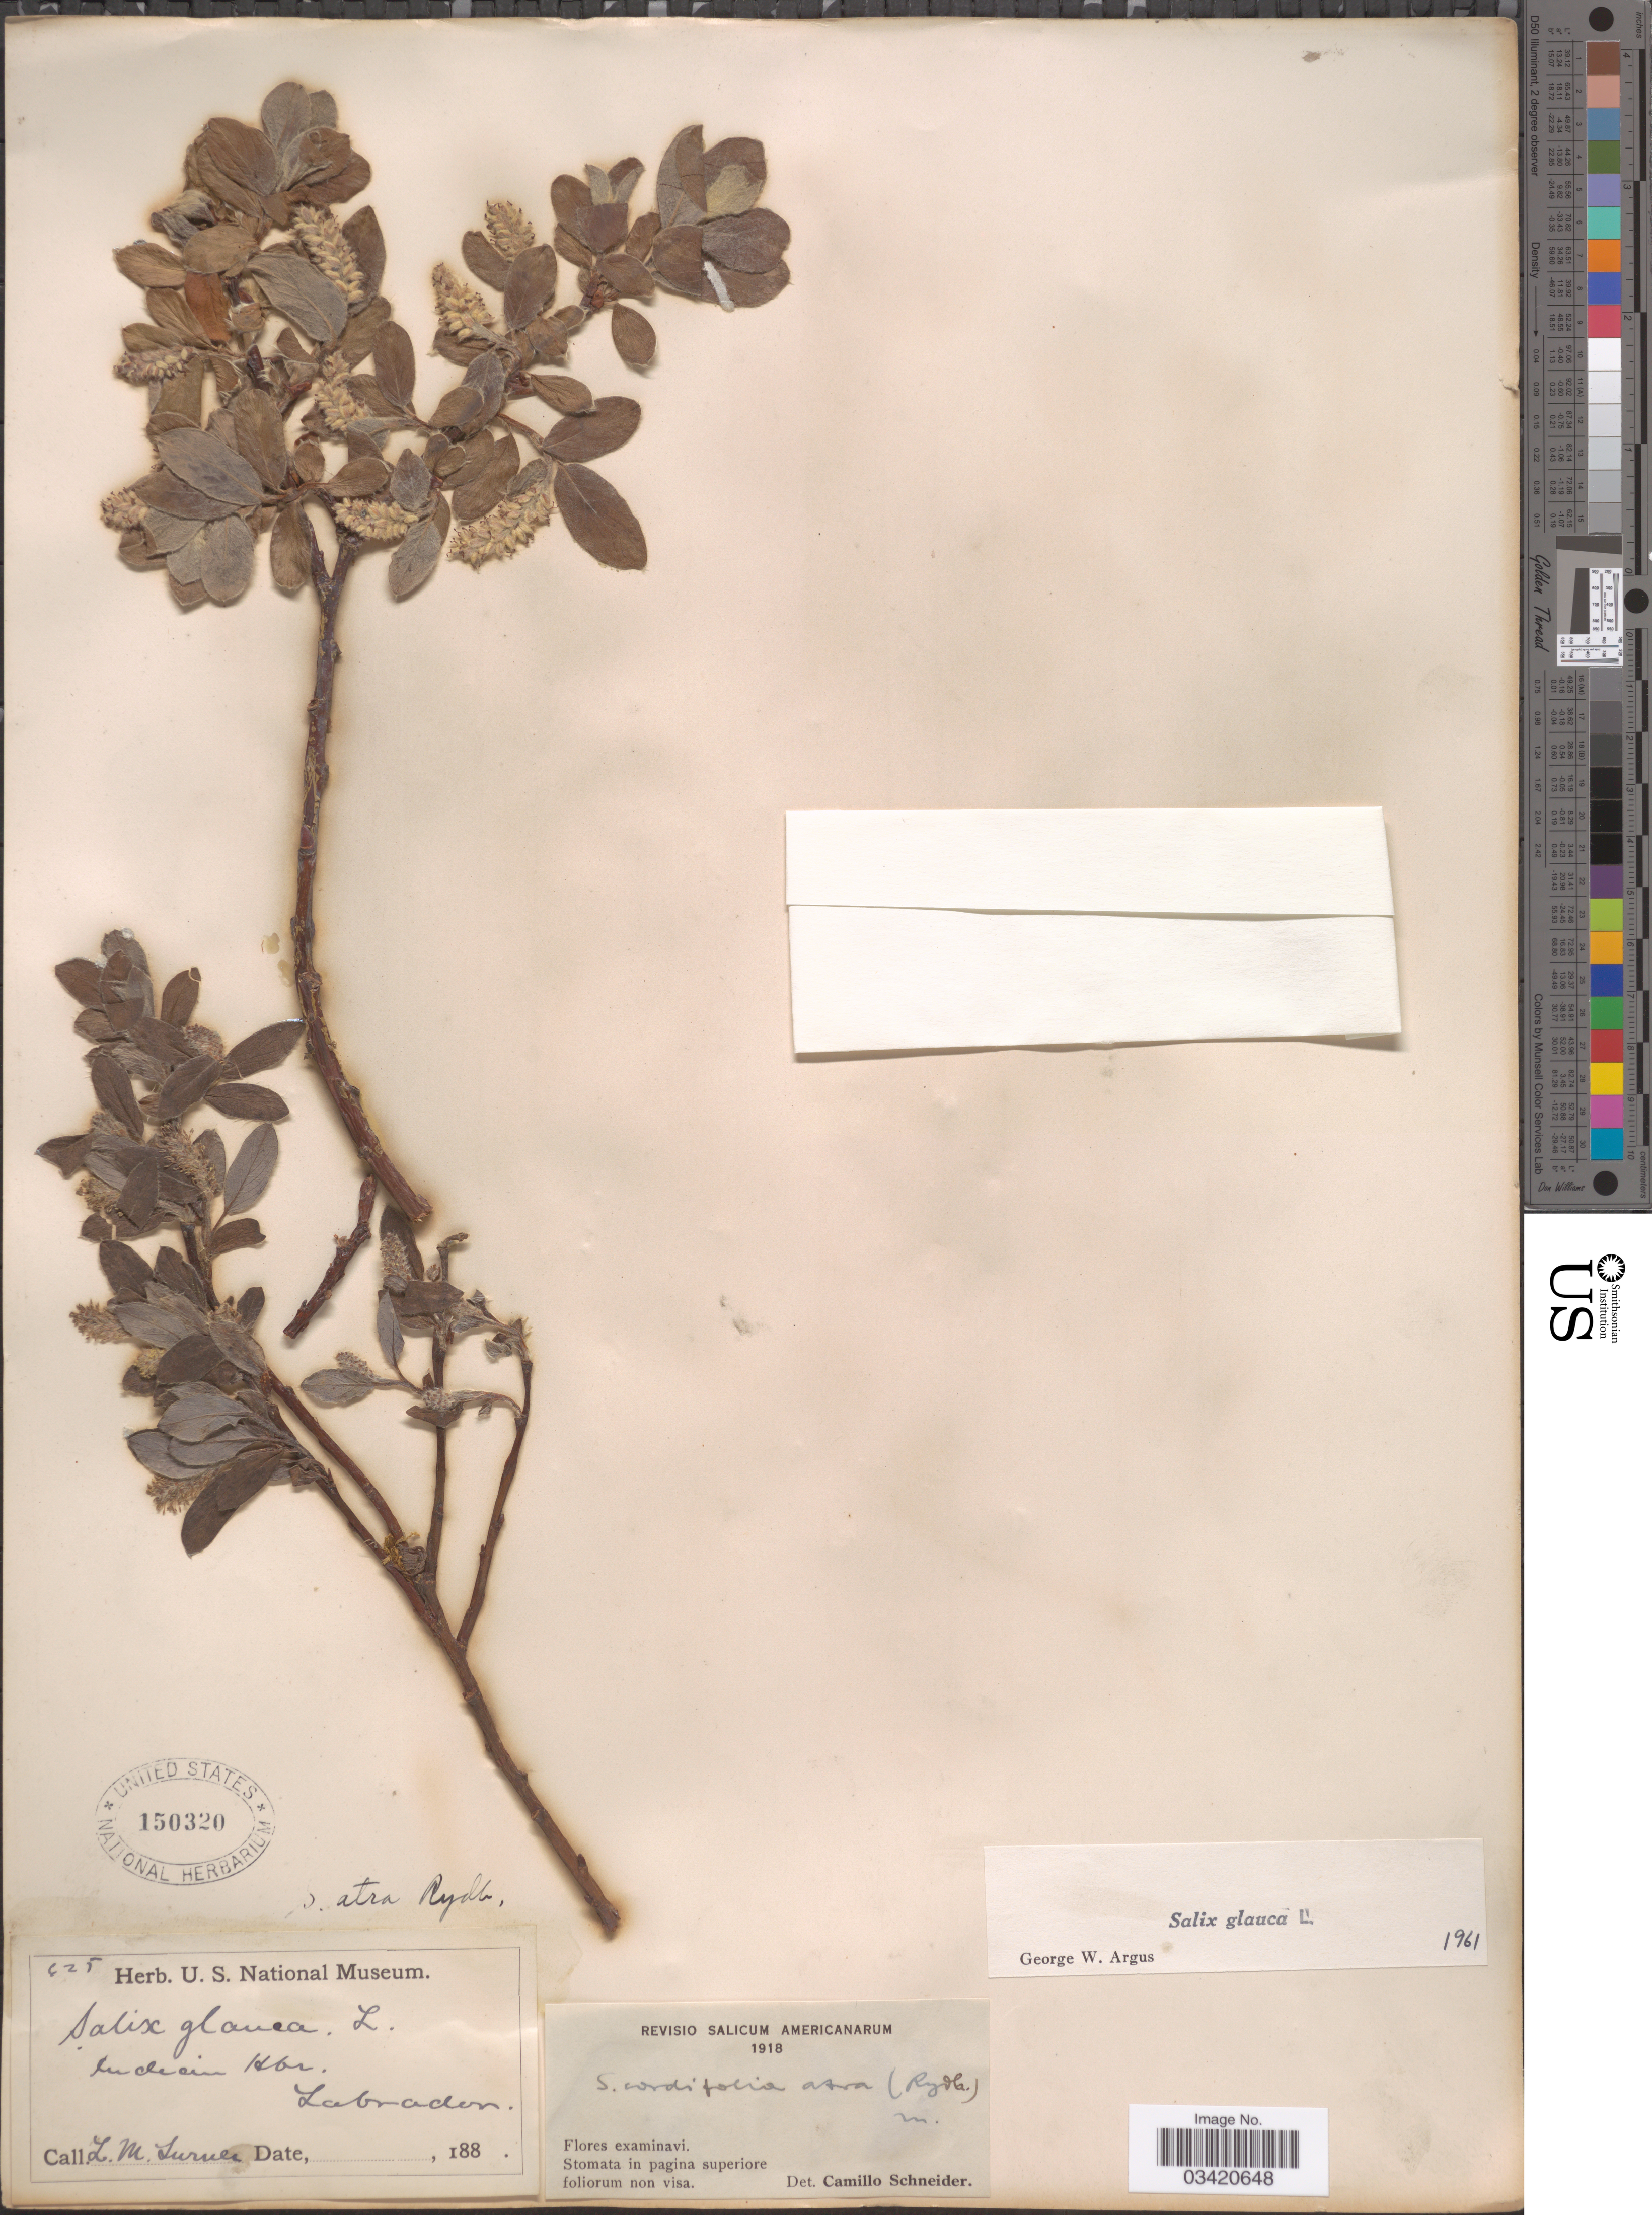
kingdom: Plantae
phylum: Tracheophyta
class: Magnoliopsida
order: Malpighiales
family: Salicaceae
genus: Salix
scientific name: Salix glauca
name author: L.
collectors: L. M. Turner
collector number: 425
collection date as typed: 188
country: Canada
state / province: Newfoundland and Labrador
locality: Labrador.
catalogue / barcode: US 150320